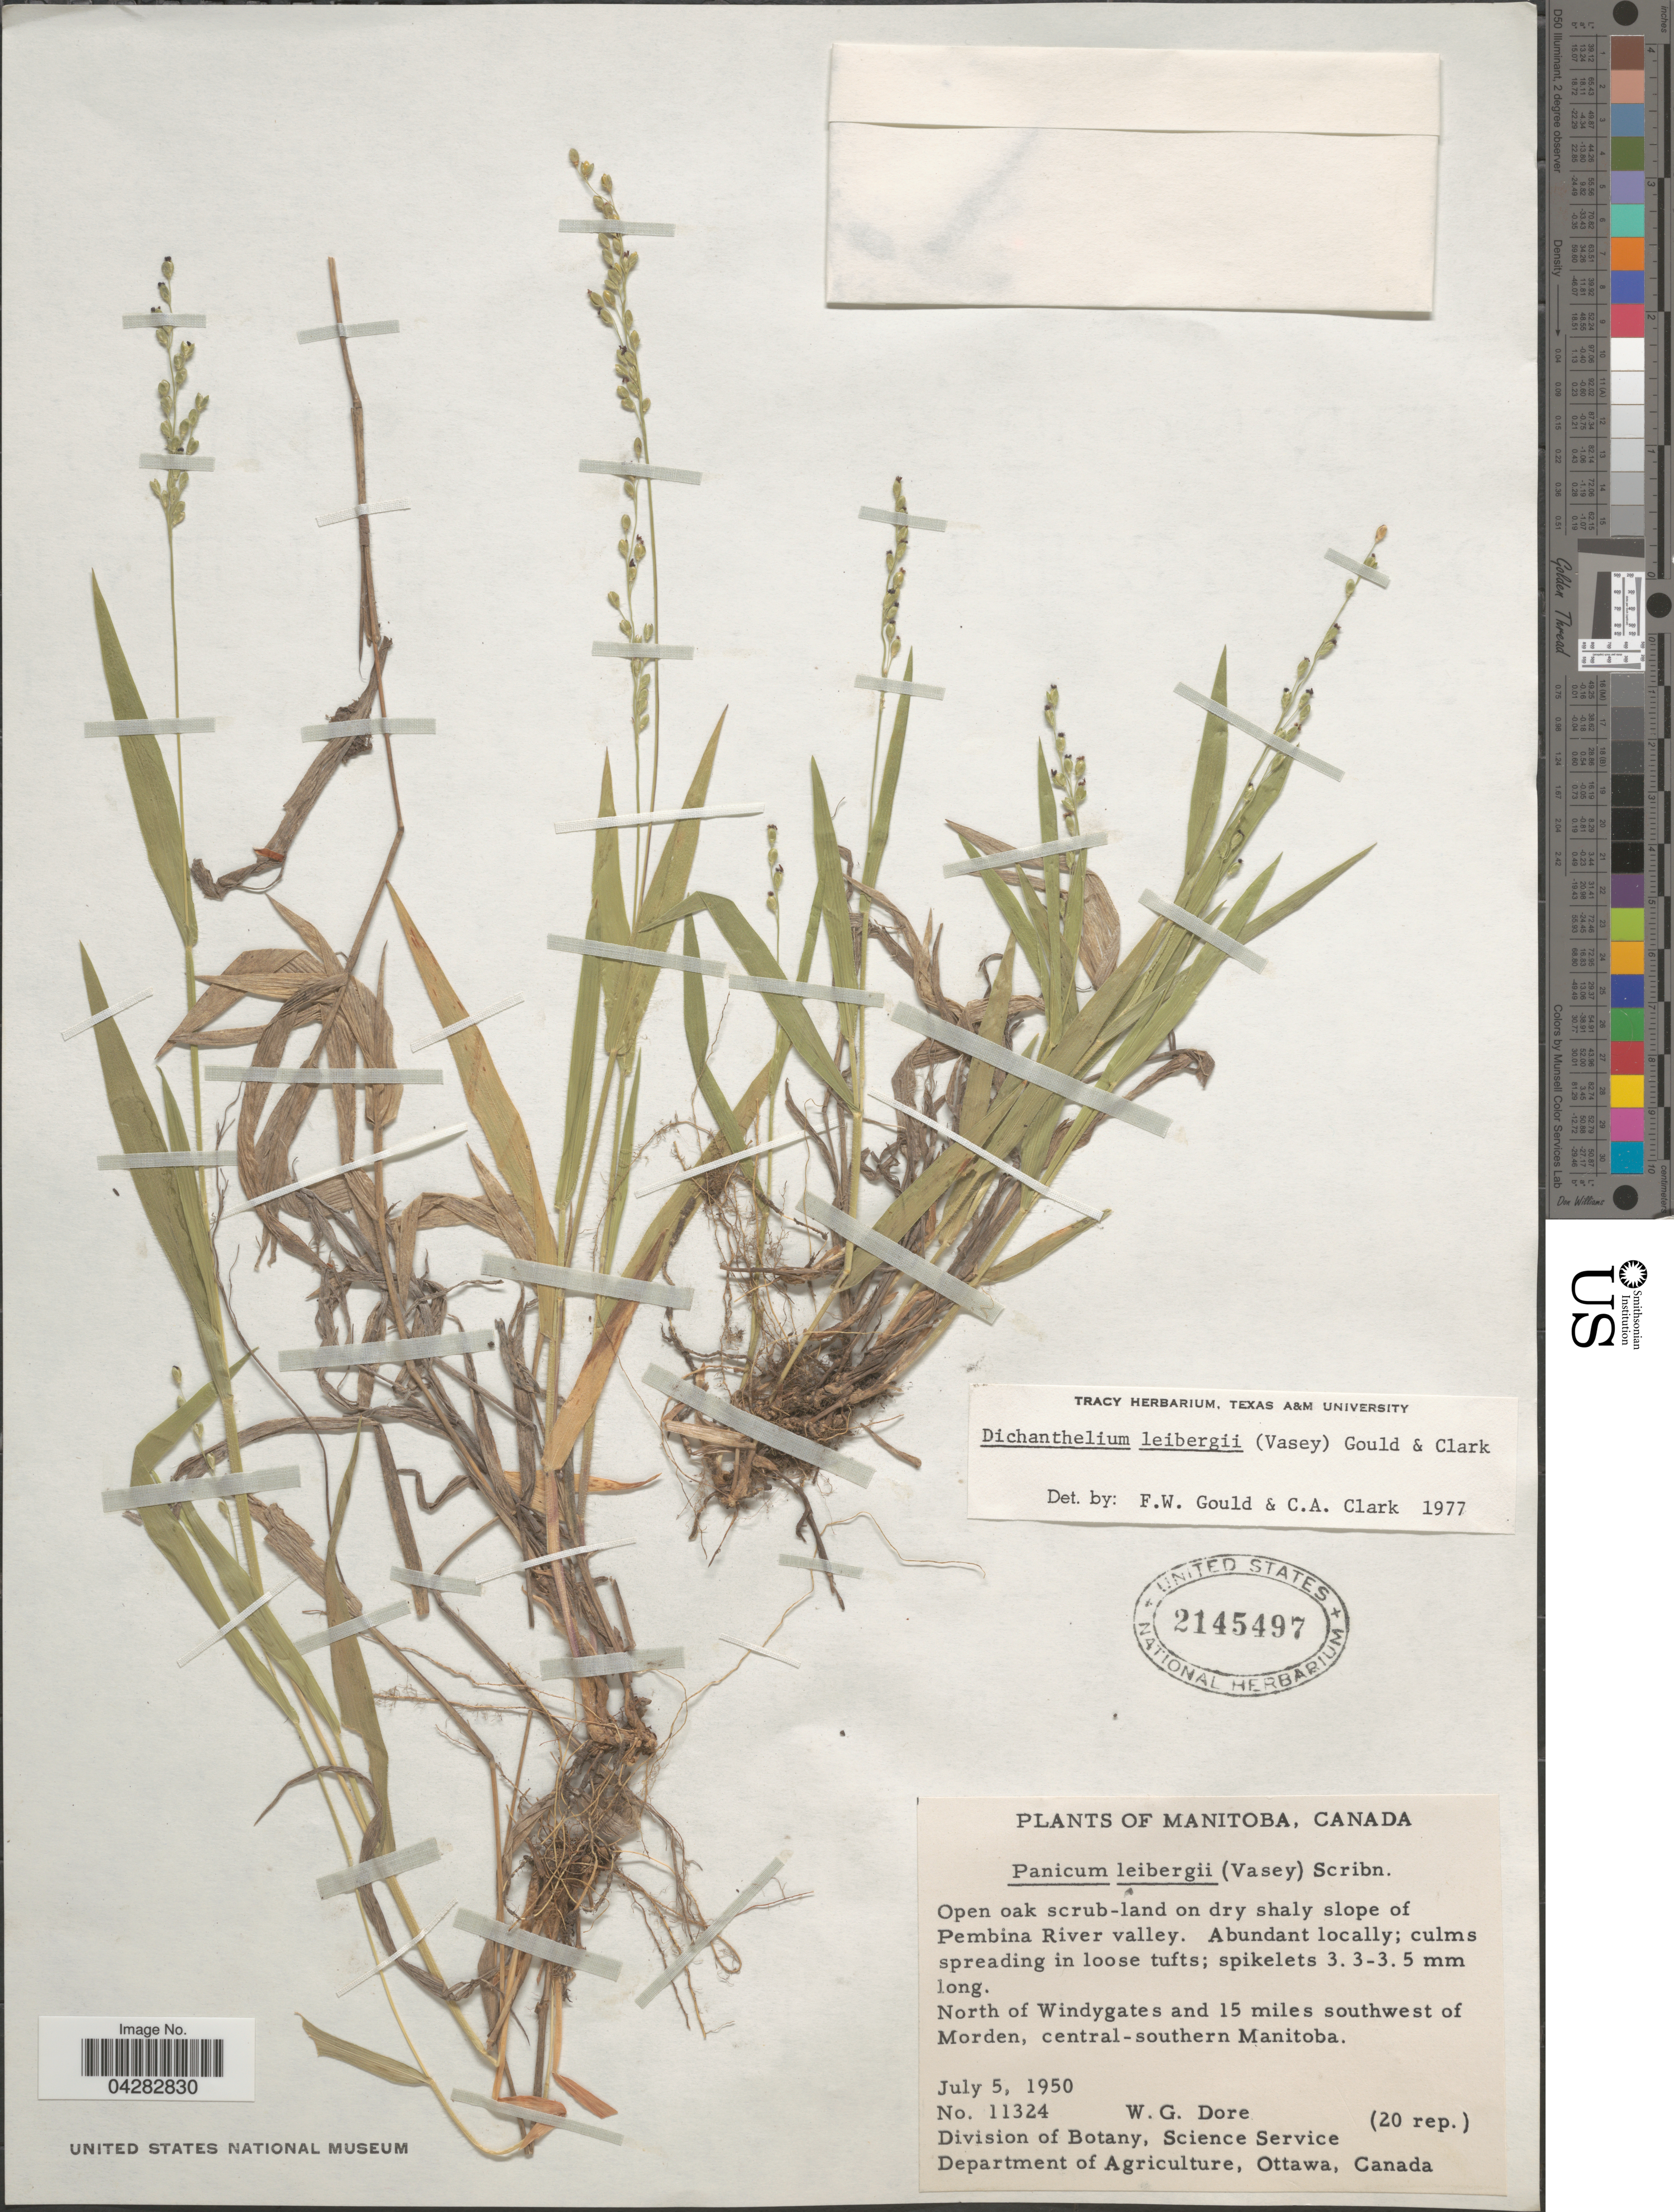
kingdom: Plantae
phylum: Tracheophyta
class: Liliopsida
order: Poales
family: Poaceae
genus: Dichanthelium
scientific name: Dichanthelium leibergii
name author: (Vasey) Gould & C.A. Clark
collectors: W. Dore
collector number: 11324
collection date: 1950-07-05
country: Canada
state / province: Manitoba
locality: Open oak scrub-land on dry shaly slope of Pembina River valley. North of Windygates and 15 miles southwest of Morden, central-southern Manitoba.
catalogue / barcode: US 2145497